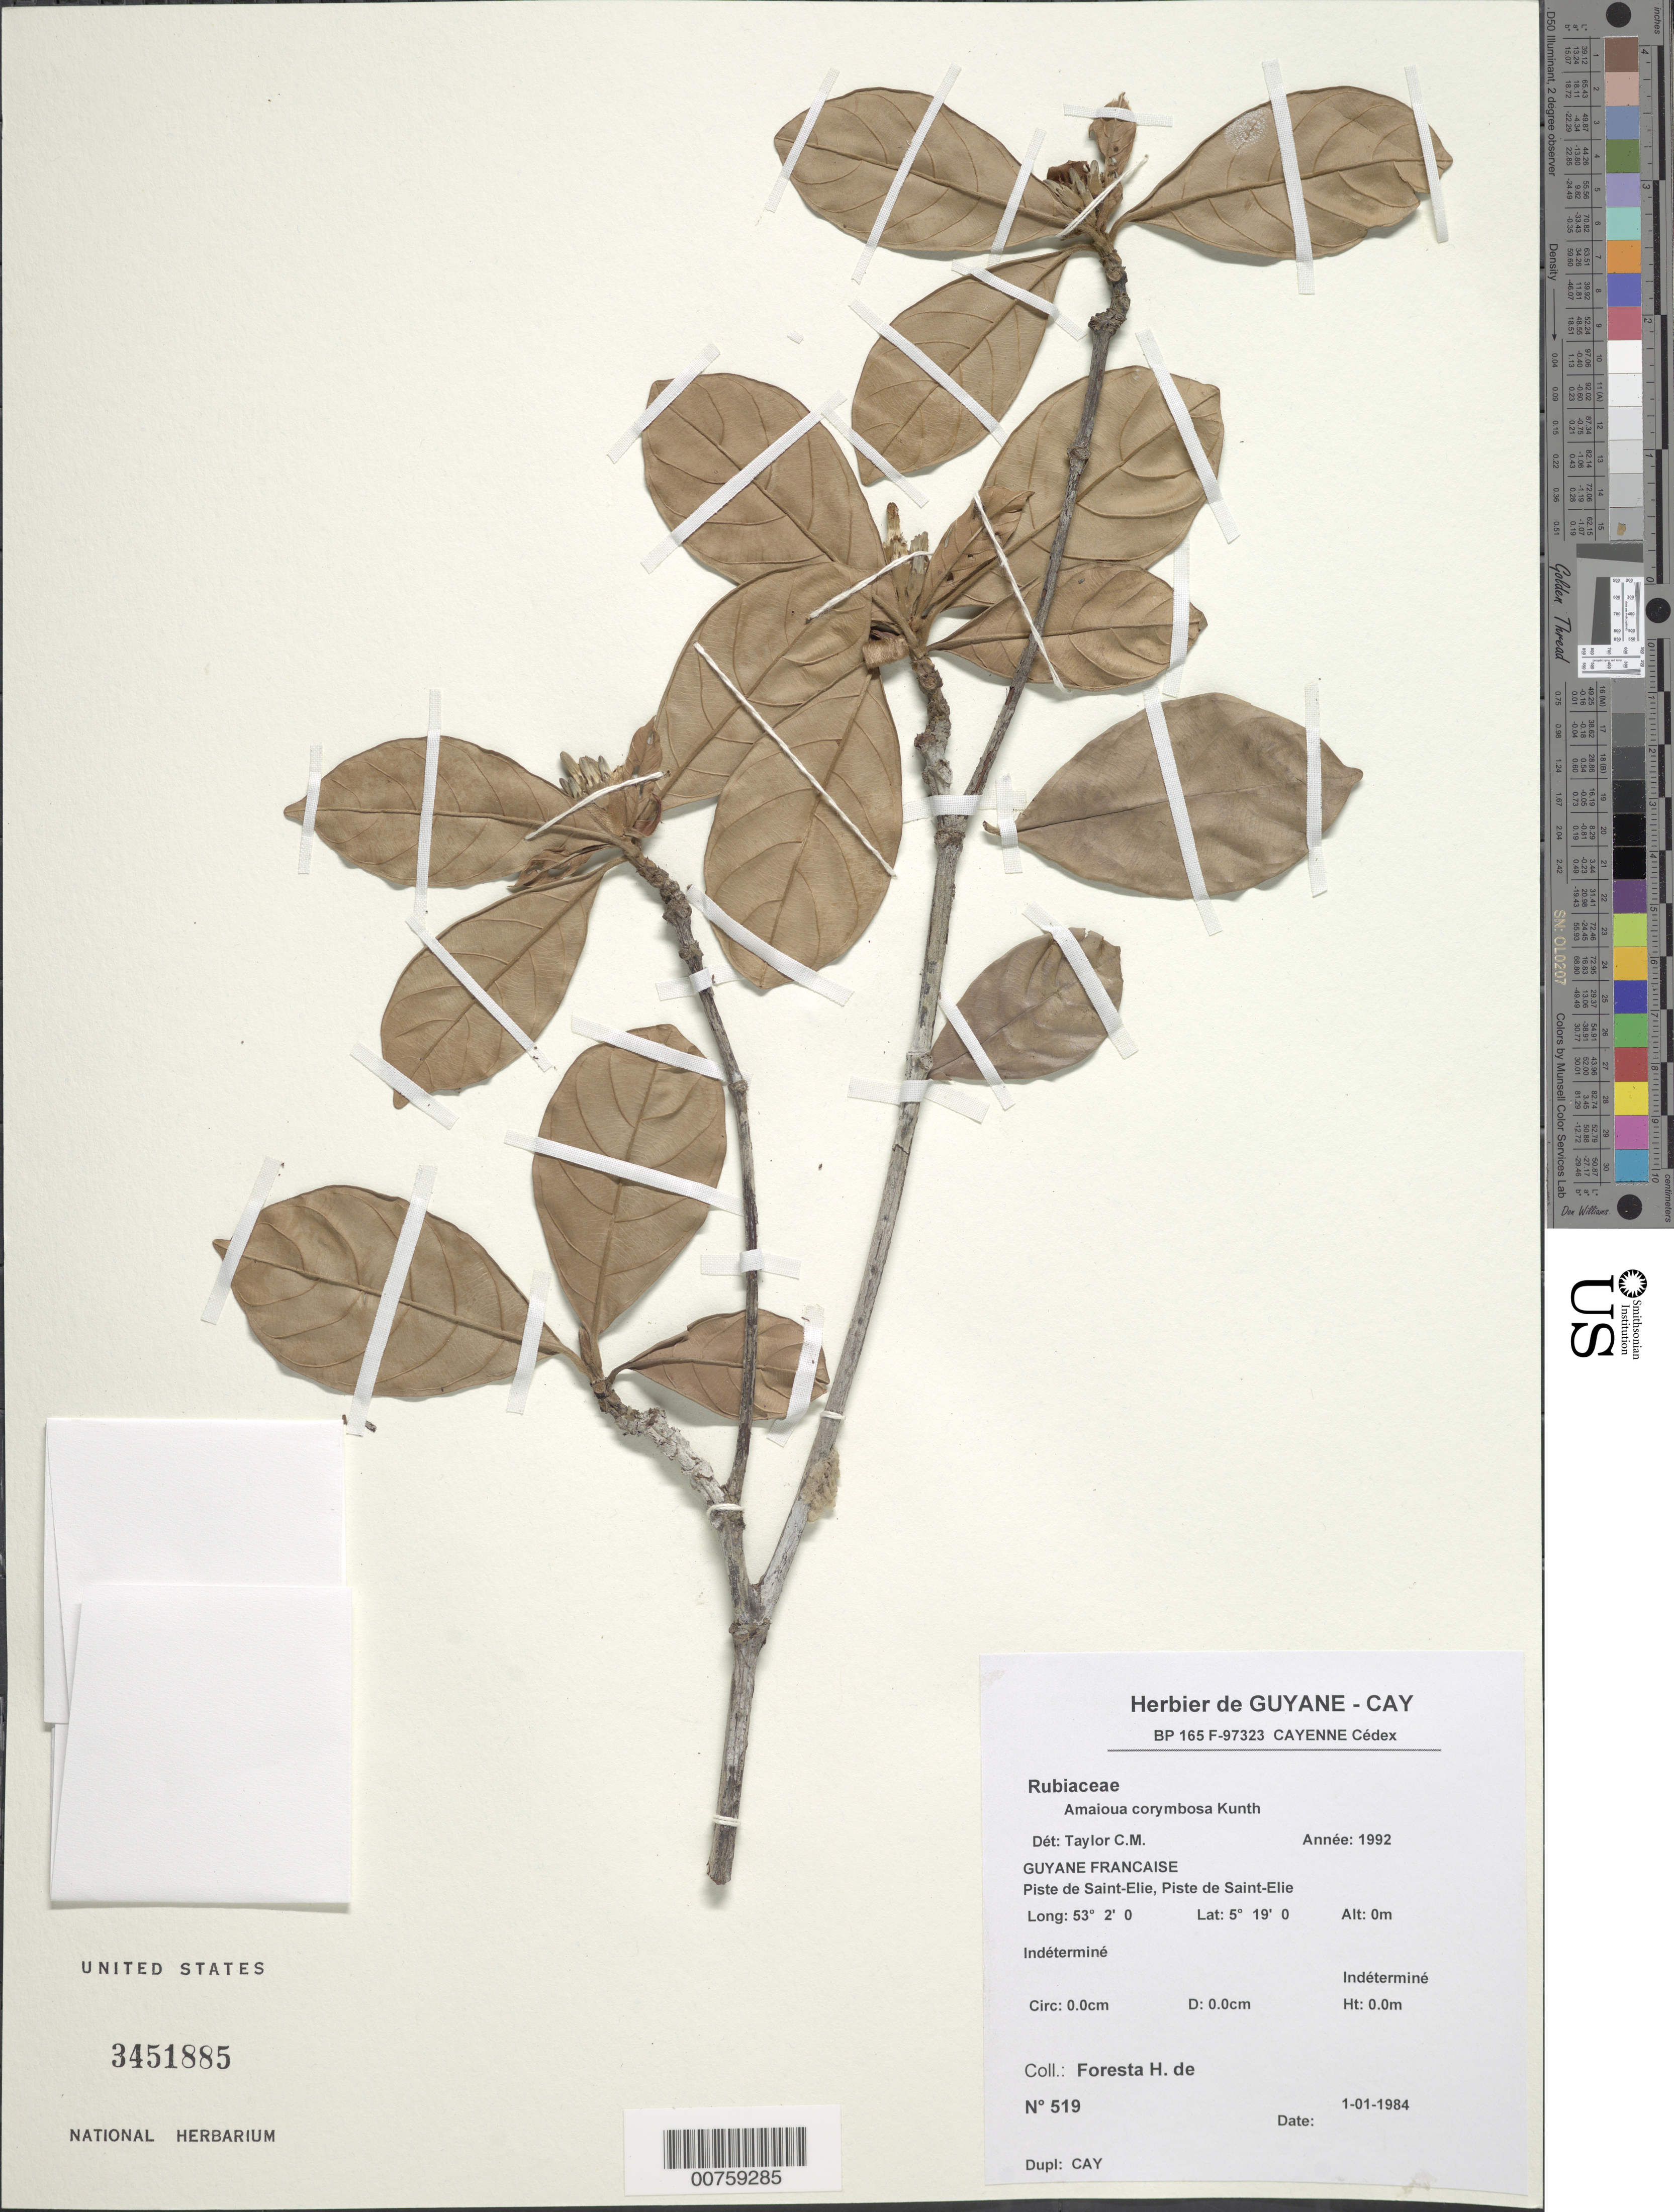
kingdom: Plantae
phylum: Tracheophyta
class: Magnoliopsida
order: Gentianales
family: Rubiaceae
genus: Amaioua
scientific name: Amaioua corymbosa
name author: Kunth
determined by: Taylor, Charlotte M.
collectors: H. de Foresta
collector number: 519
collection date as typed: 1-Jan-84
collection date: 1984-01-01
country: French Guiana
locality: Piste de Saint-Élie, Bassin du Sinnamary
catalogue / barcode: US 3451885